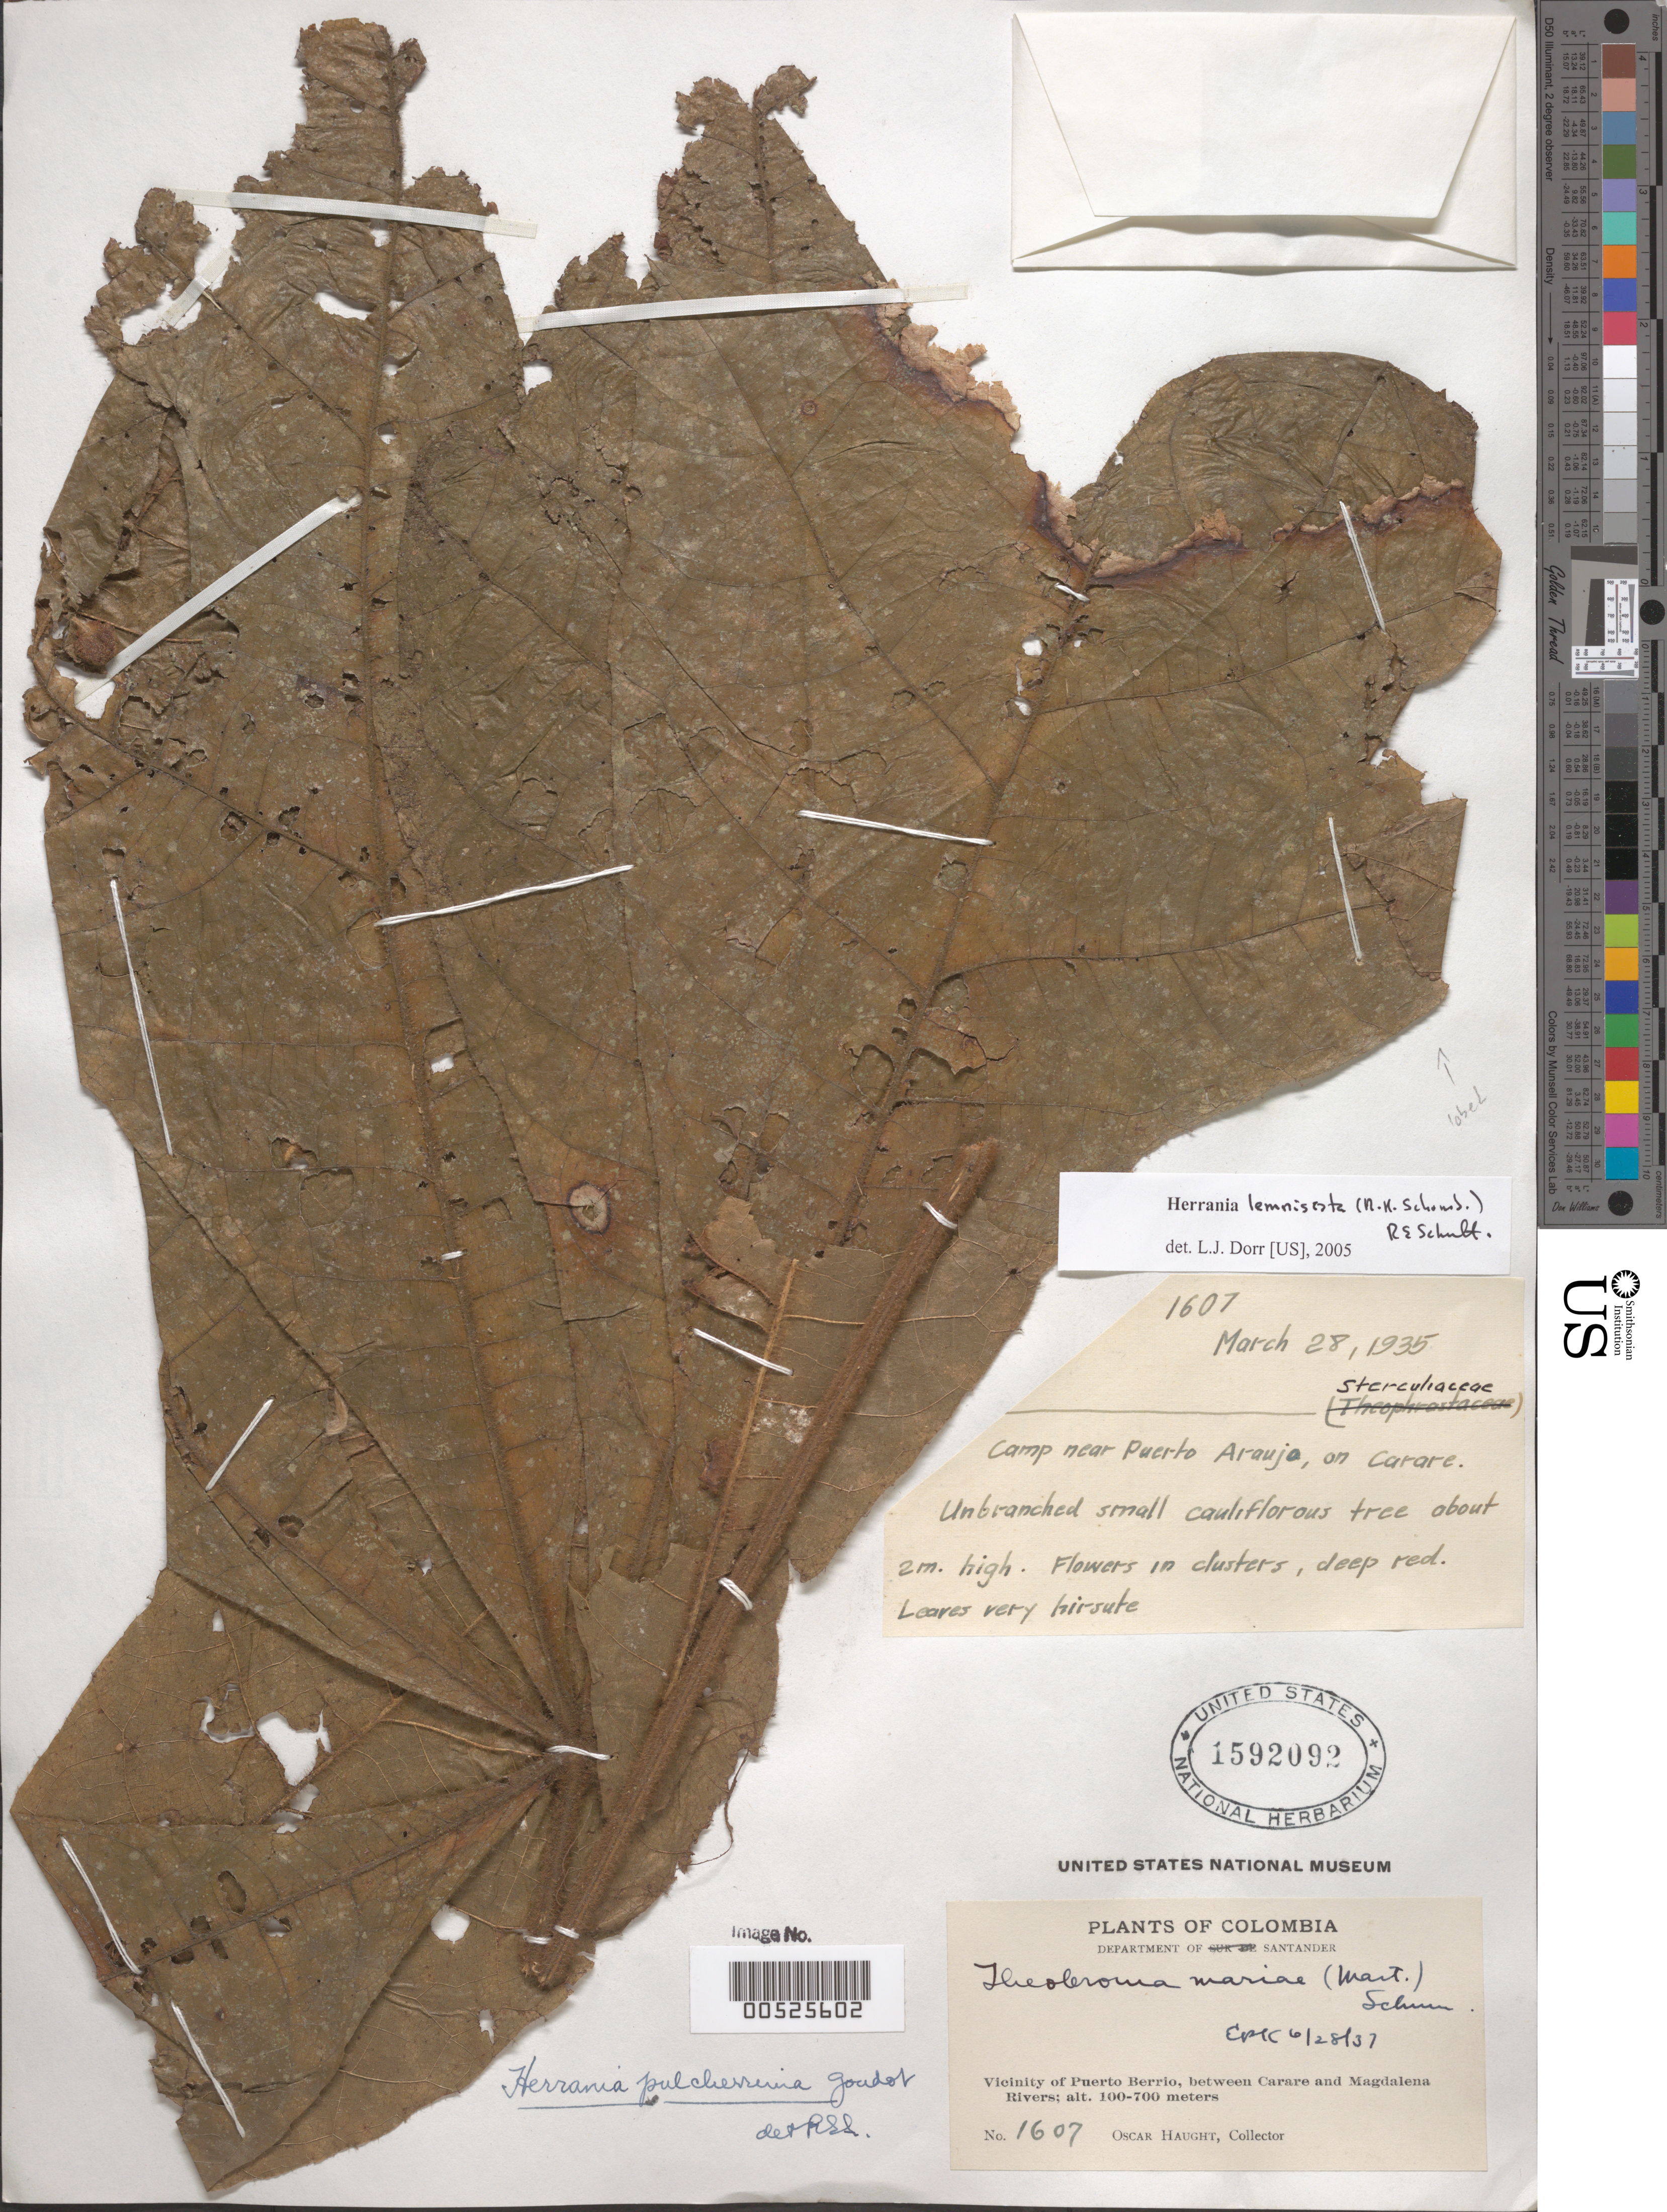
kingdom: Plantae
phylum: Tracheophyta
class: Magnoliopsida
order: Malvales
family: Malvaceae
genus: Theobroma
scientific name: Theobroma lemniscatum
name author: (R.H. Schomb.) Colli-Silva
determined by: Dorr, L. J., (BOT), Smithsonian Institution - National Museum of Natural History (UNITED STATES)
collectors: O. L. Haught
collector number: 1607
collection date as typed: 28 Mar 1935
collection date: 1935-03-28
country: Colombia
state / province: Santander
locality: Camp near Puerto Arauja, on Carare. Vicinity of Puerto Berrio, between Carare and Magdalena Rivers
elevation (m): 100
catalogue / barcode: US 1592092